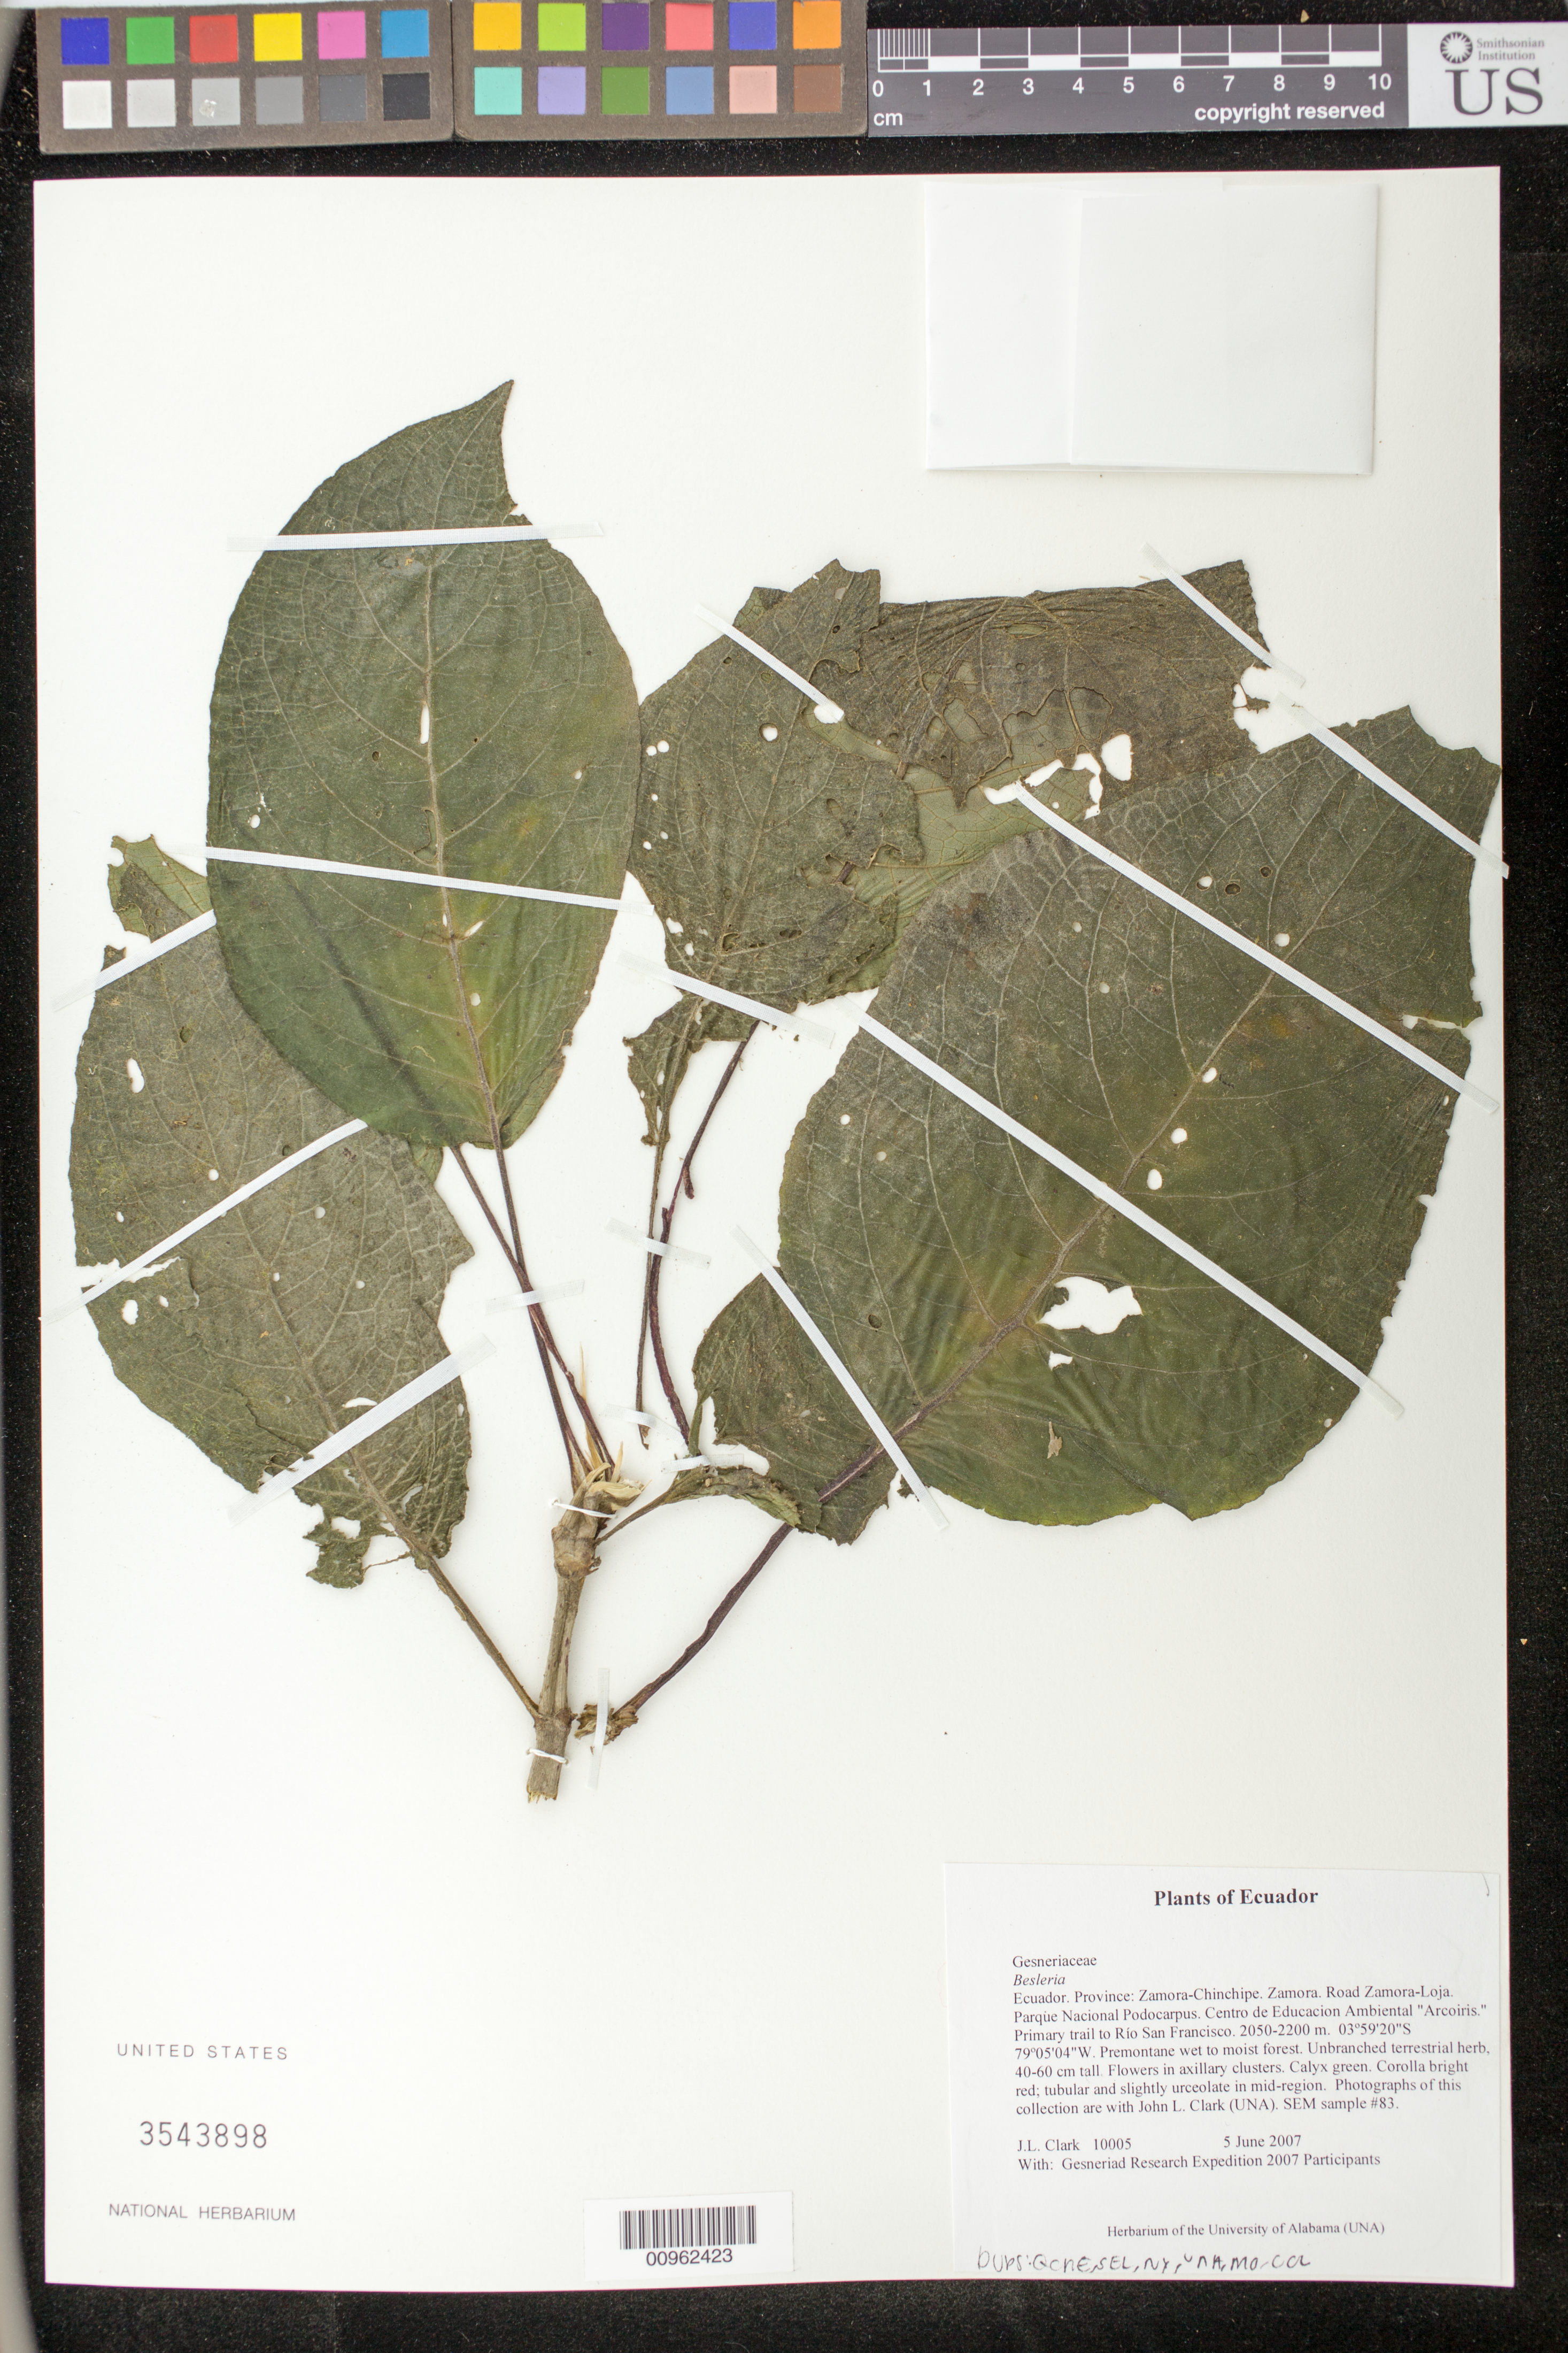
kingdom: Plantae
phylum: Tracheophyta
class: Magnoliopsida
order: Lamiales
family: Gesneriaceae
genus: Besleria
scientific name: Besleria sp.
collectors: J. L. Clark & Gesneriad Research Expedition 2007 Participants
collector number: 10005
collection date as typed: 05 Jun 2007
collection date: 2007-06-05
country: Ecuador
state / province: Zamora-Chinchipe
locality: Zamora. Road Zamora-Loja. Parque Nacional Podocarpus. Centro de Educacion Ambiental "Arcoiris." Primary trail to Río San Francisco.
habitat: Premontane wet to moist forest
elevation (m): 2050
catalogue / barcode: US 3543898